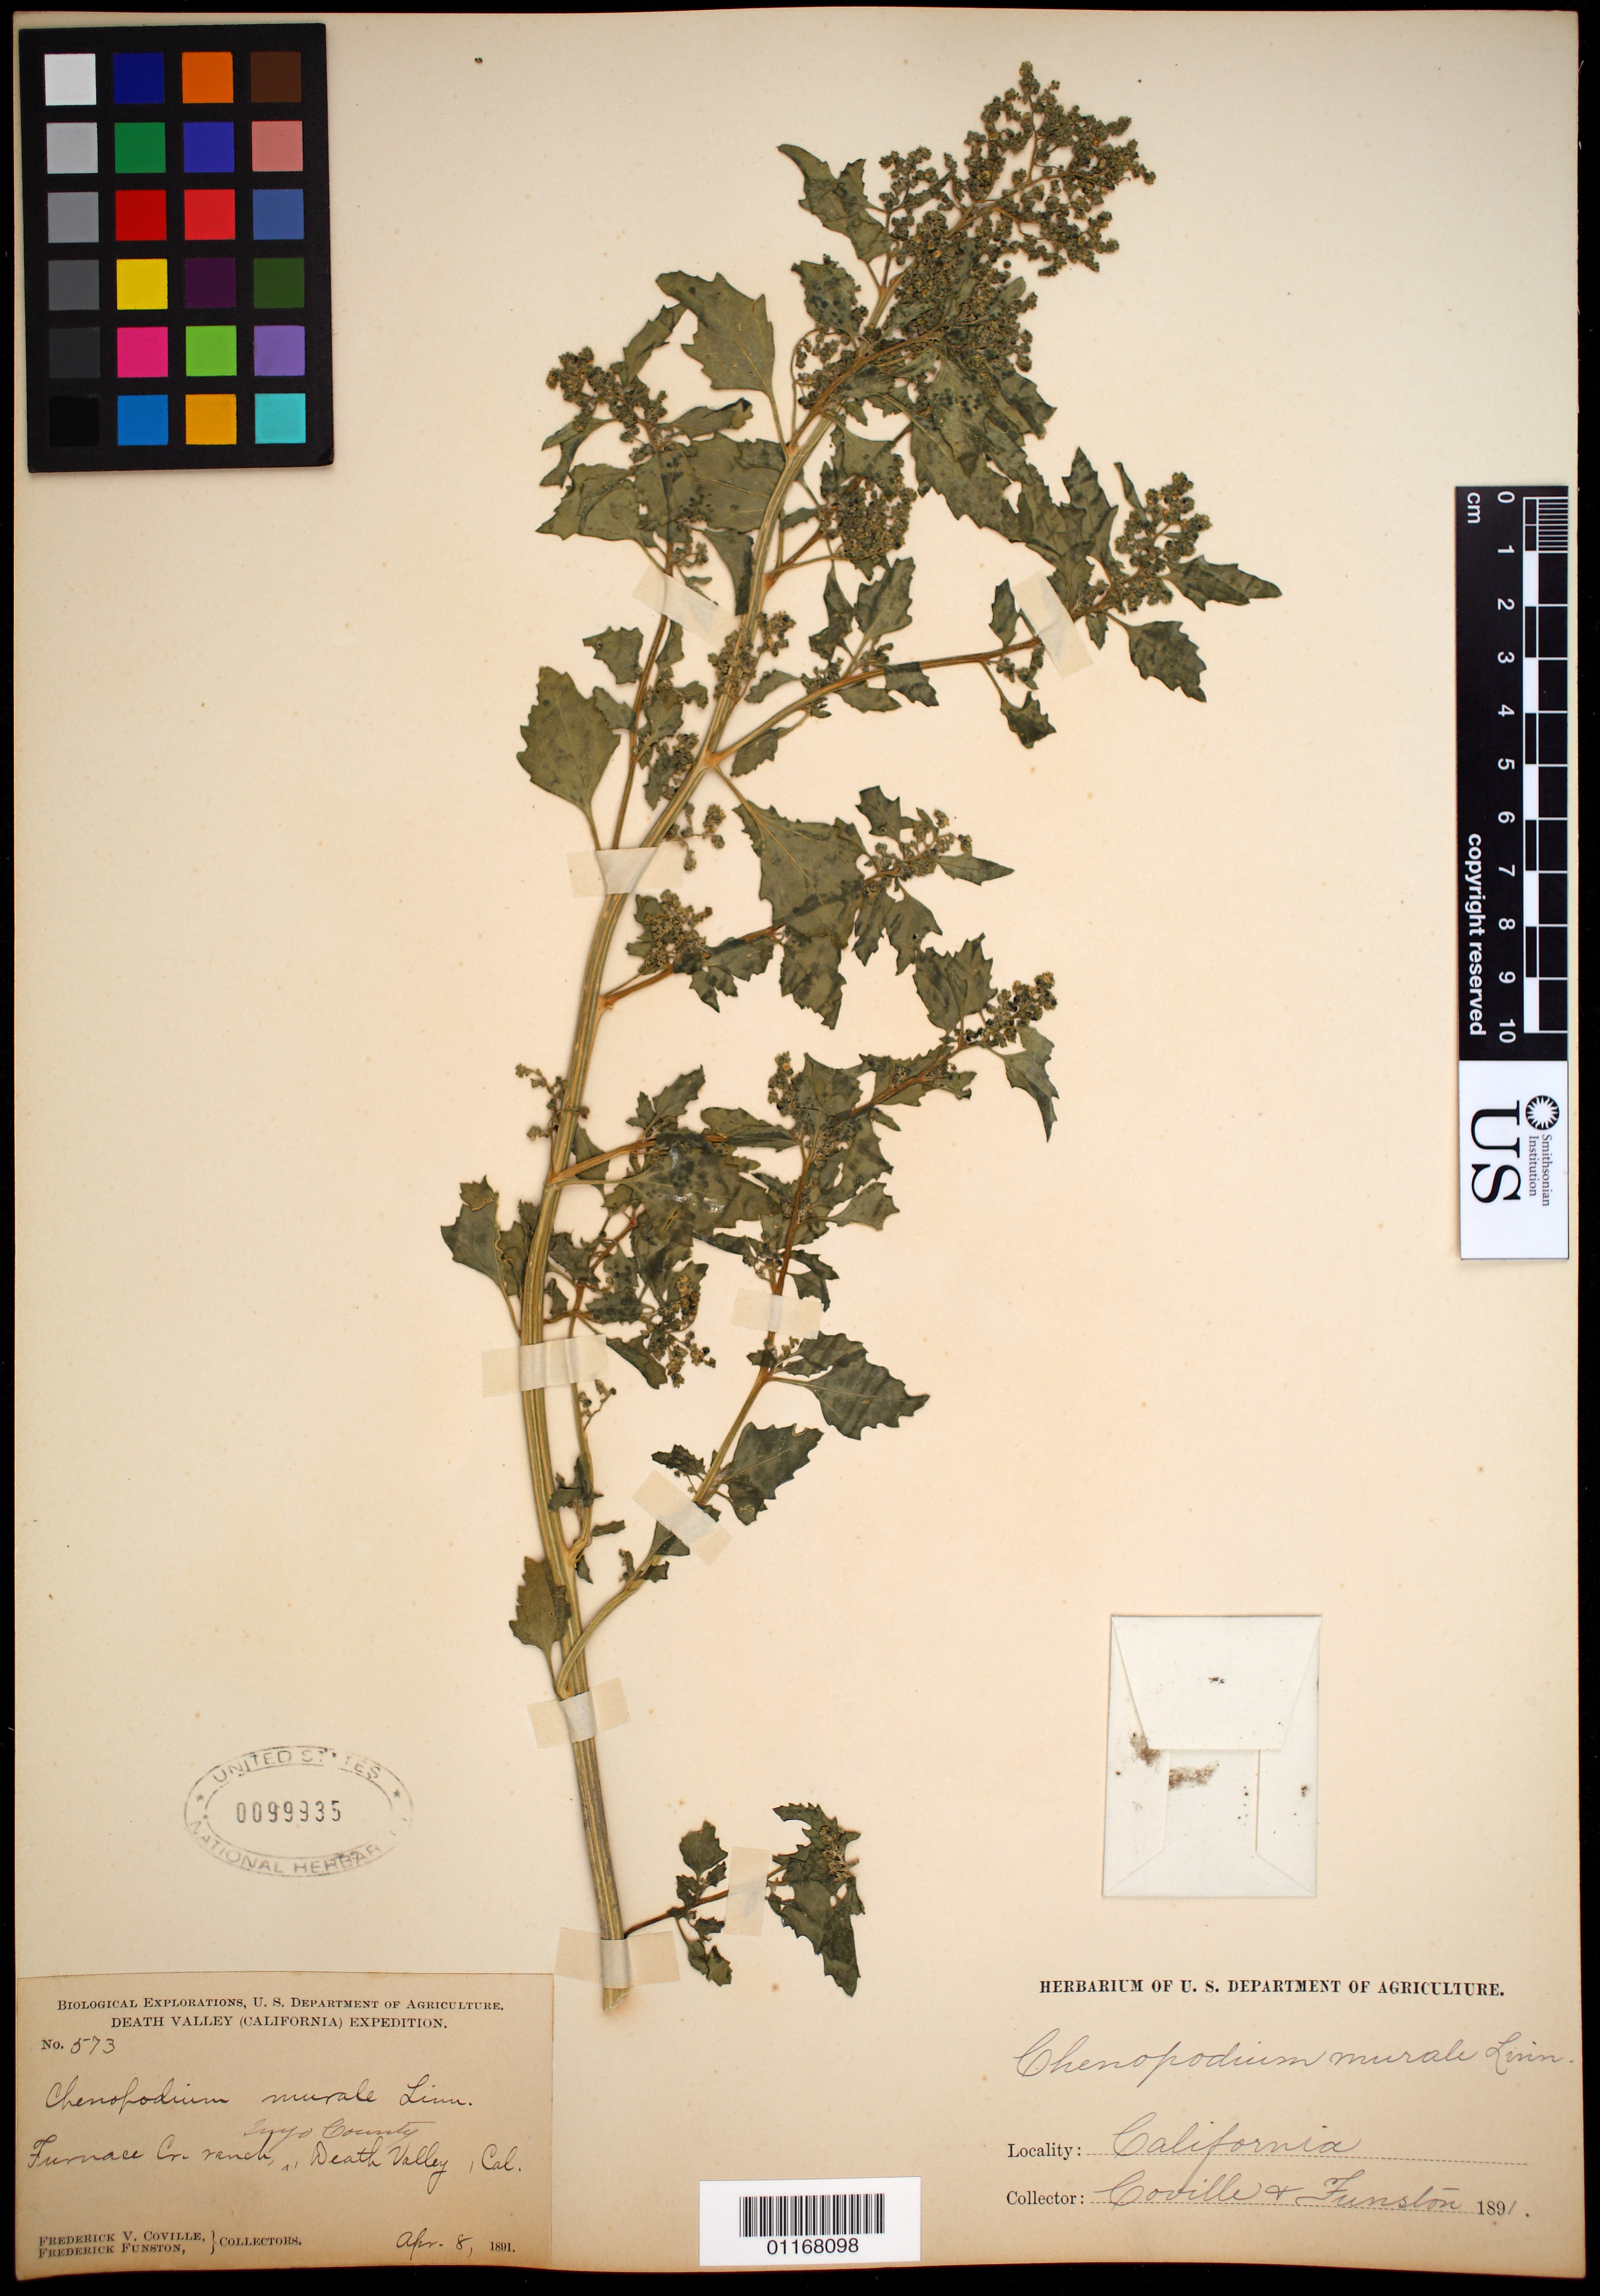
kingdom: Plantae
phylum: Tracheophyta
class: Magnoliopsida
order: Caryophyllales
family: Amaranthaceae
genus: Chenopodium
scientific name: Chenopodium murale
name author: L.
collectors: F. V. Coville & F. Funston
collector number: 573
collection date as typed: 8 Apr 1891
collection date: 1891-04-08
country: United States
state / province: California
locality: Funeral Creek Ranch, Death Valley.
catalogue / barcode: US 99935